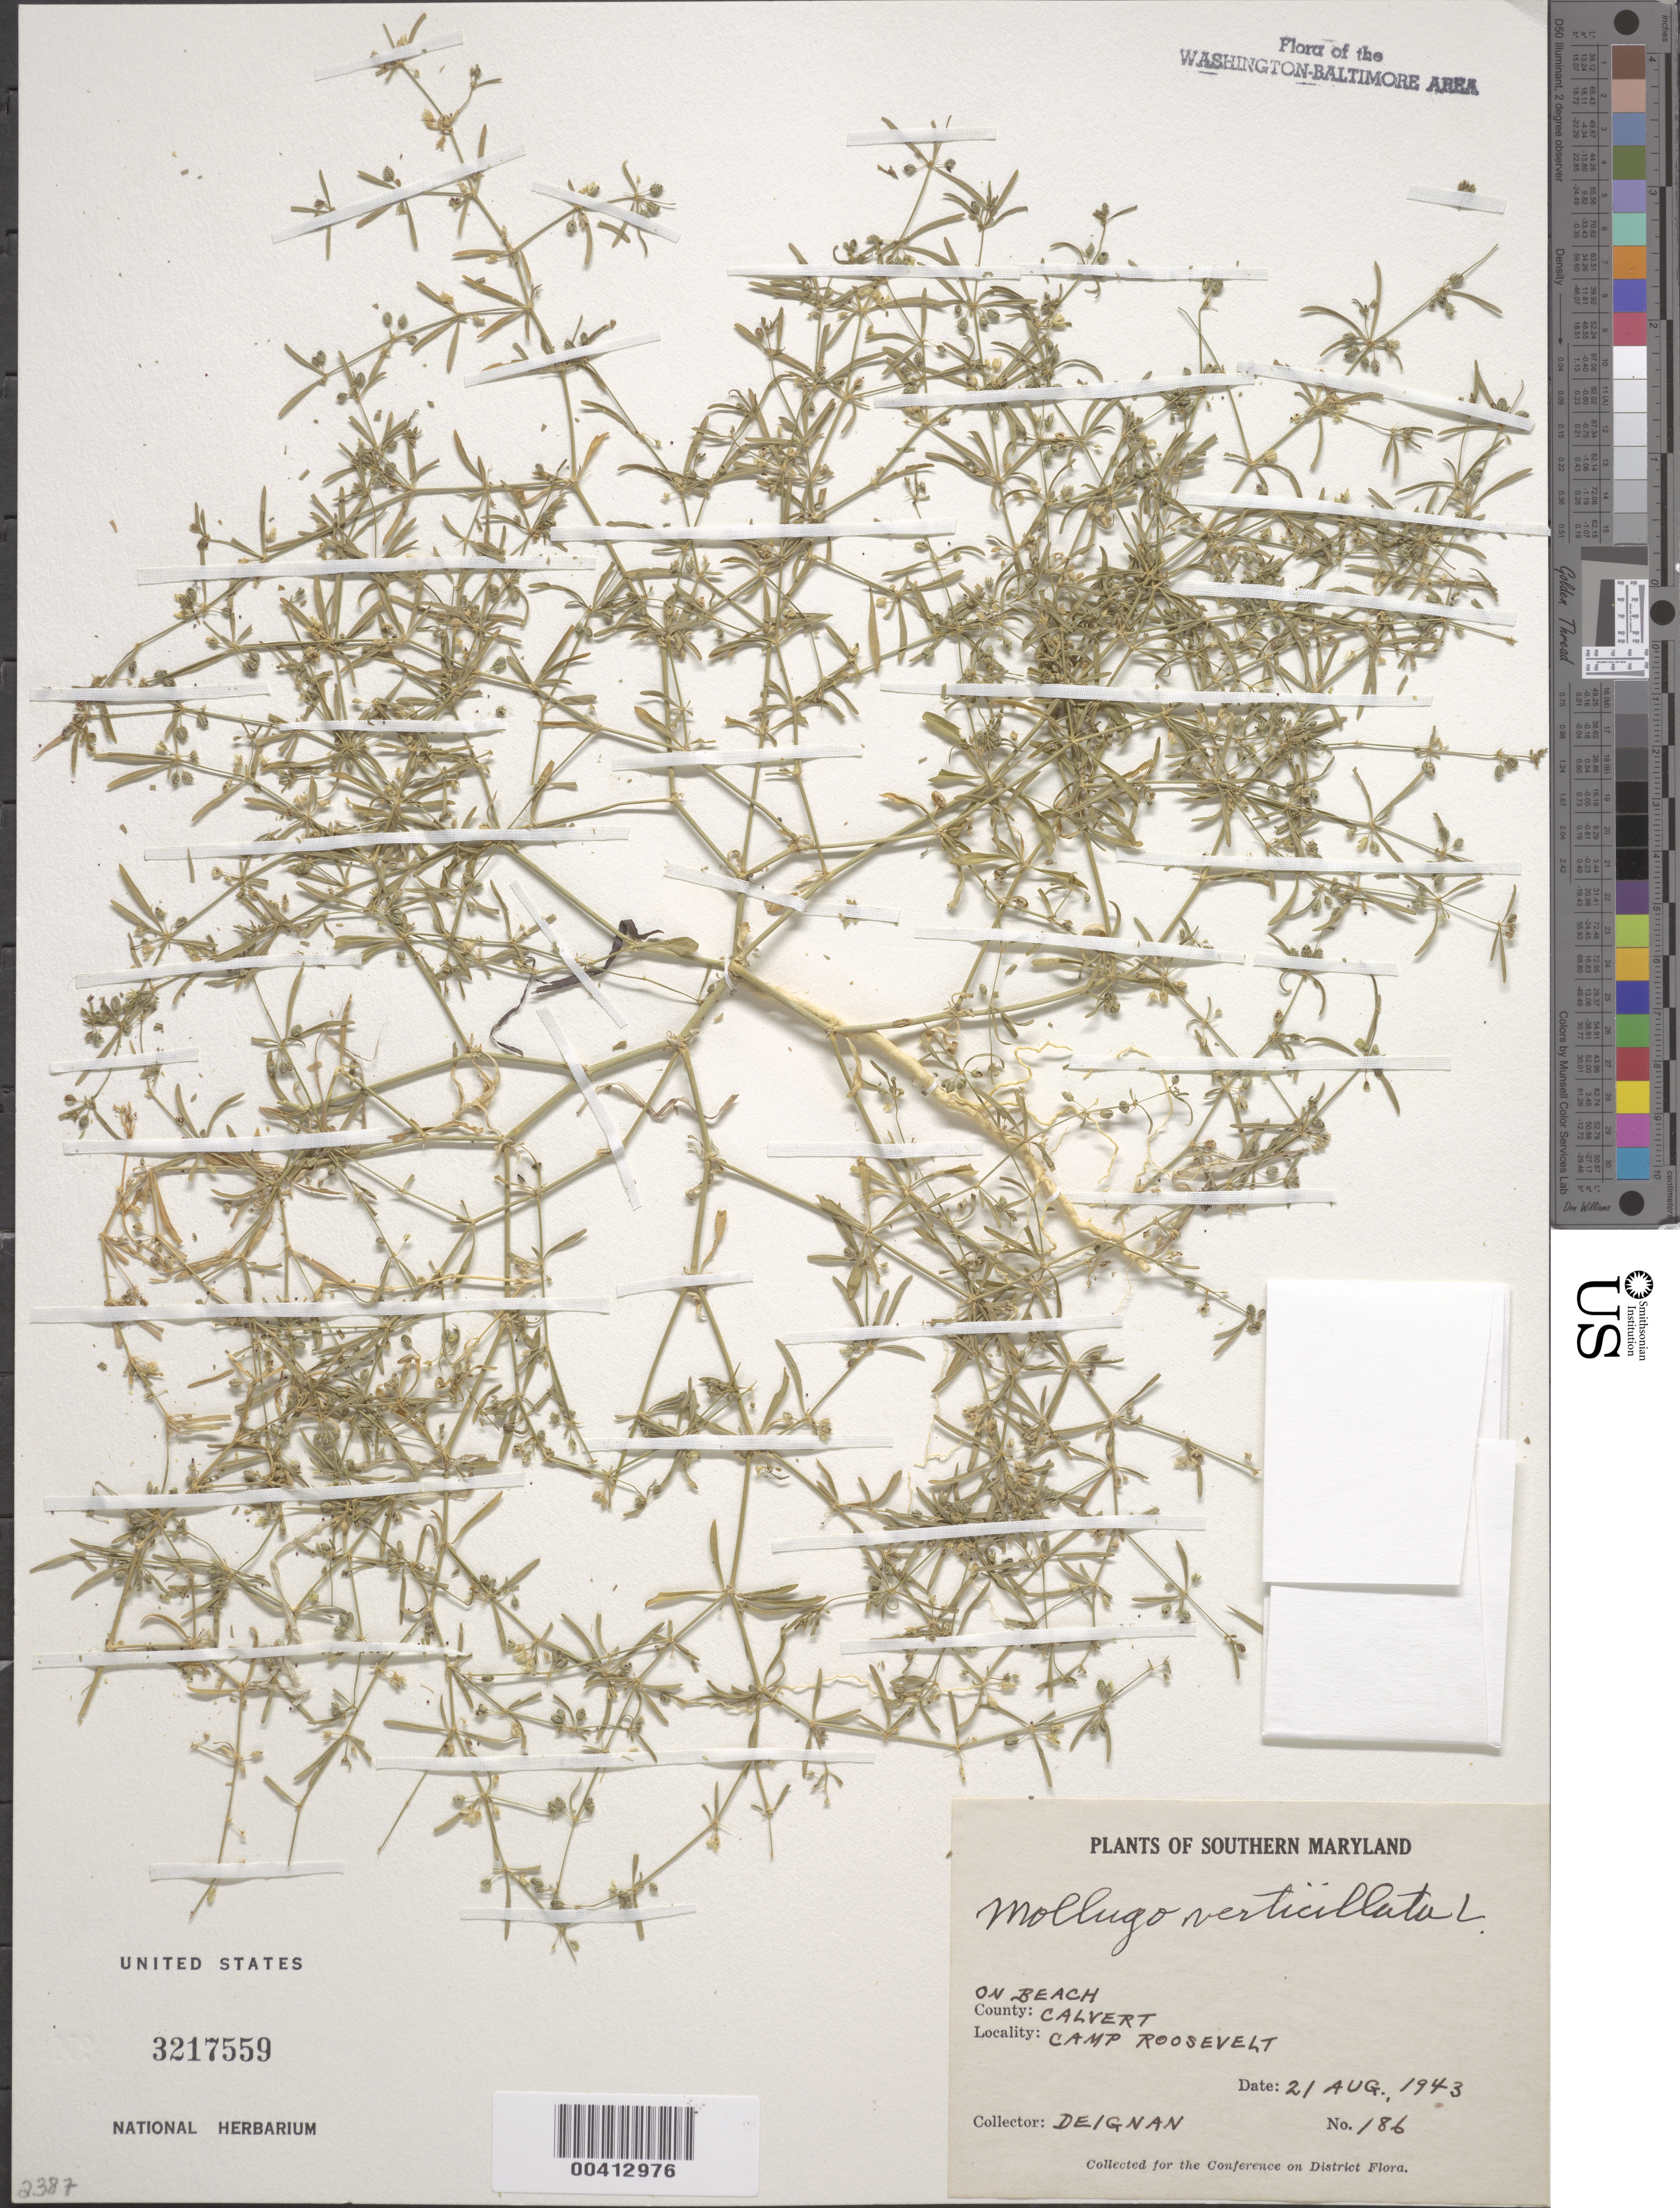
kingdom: Plantae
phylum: Tracheophyta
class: Magnoliopsida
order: Caryophyllales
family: Molluginaceae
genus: Mollugo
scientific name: Mollugo verticillata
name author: L.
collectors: H. Deignan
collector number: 186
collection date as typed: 21 Aug 1943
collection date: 1943-08-21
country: United States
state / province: Maryland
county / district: Calvert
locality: Camp Roosevelt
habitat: On beach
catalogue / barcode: US 3217559